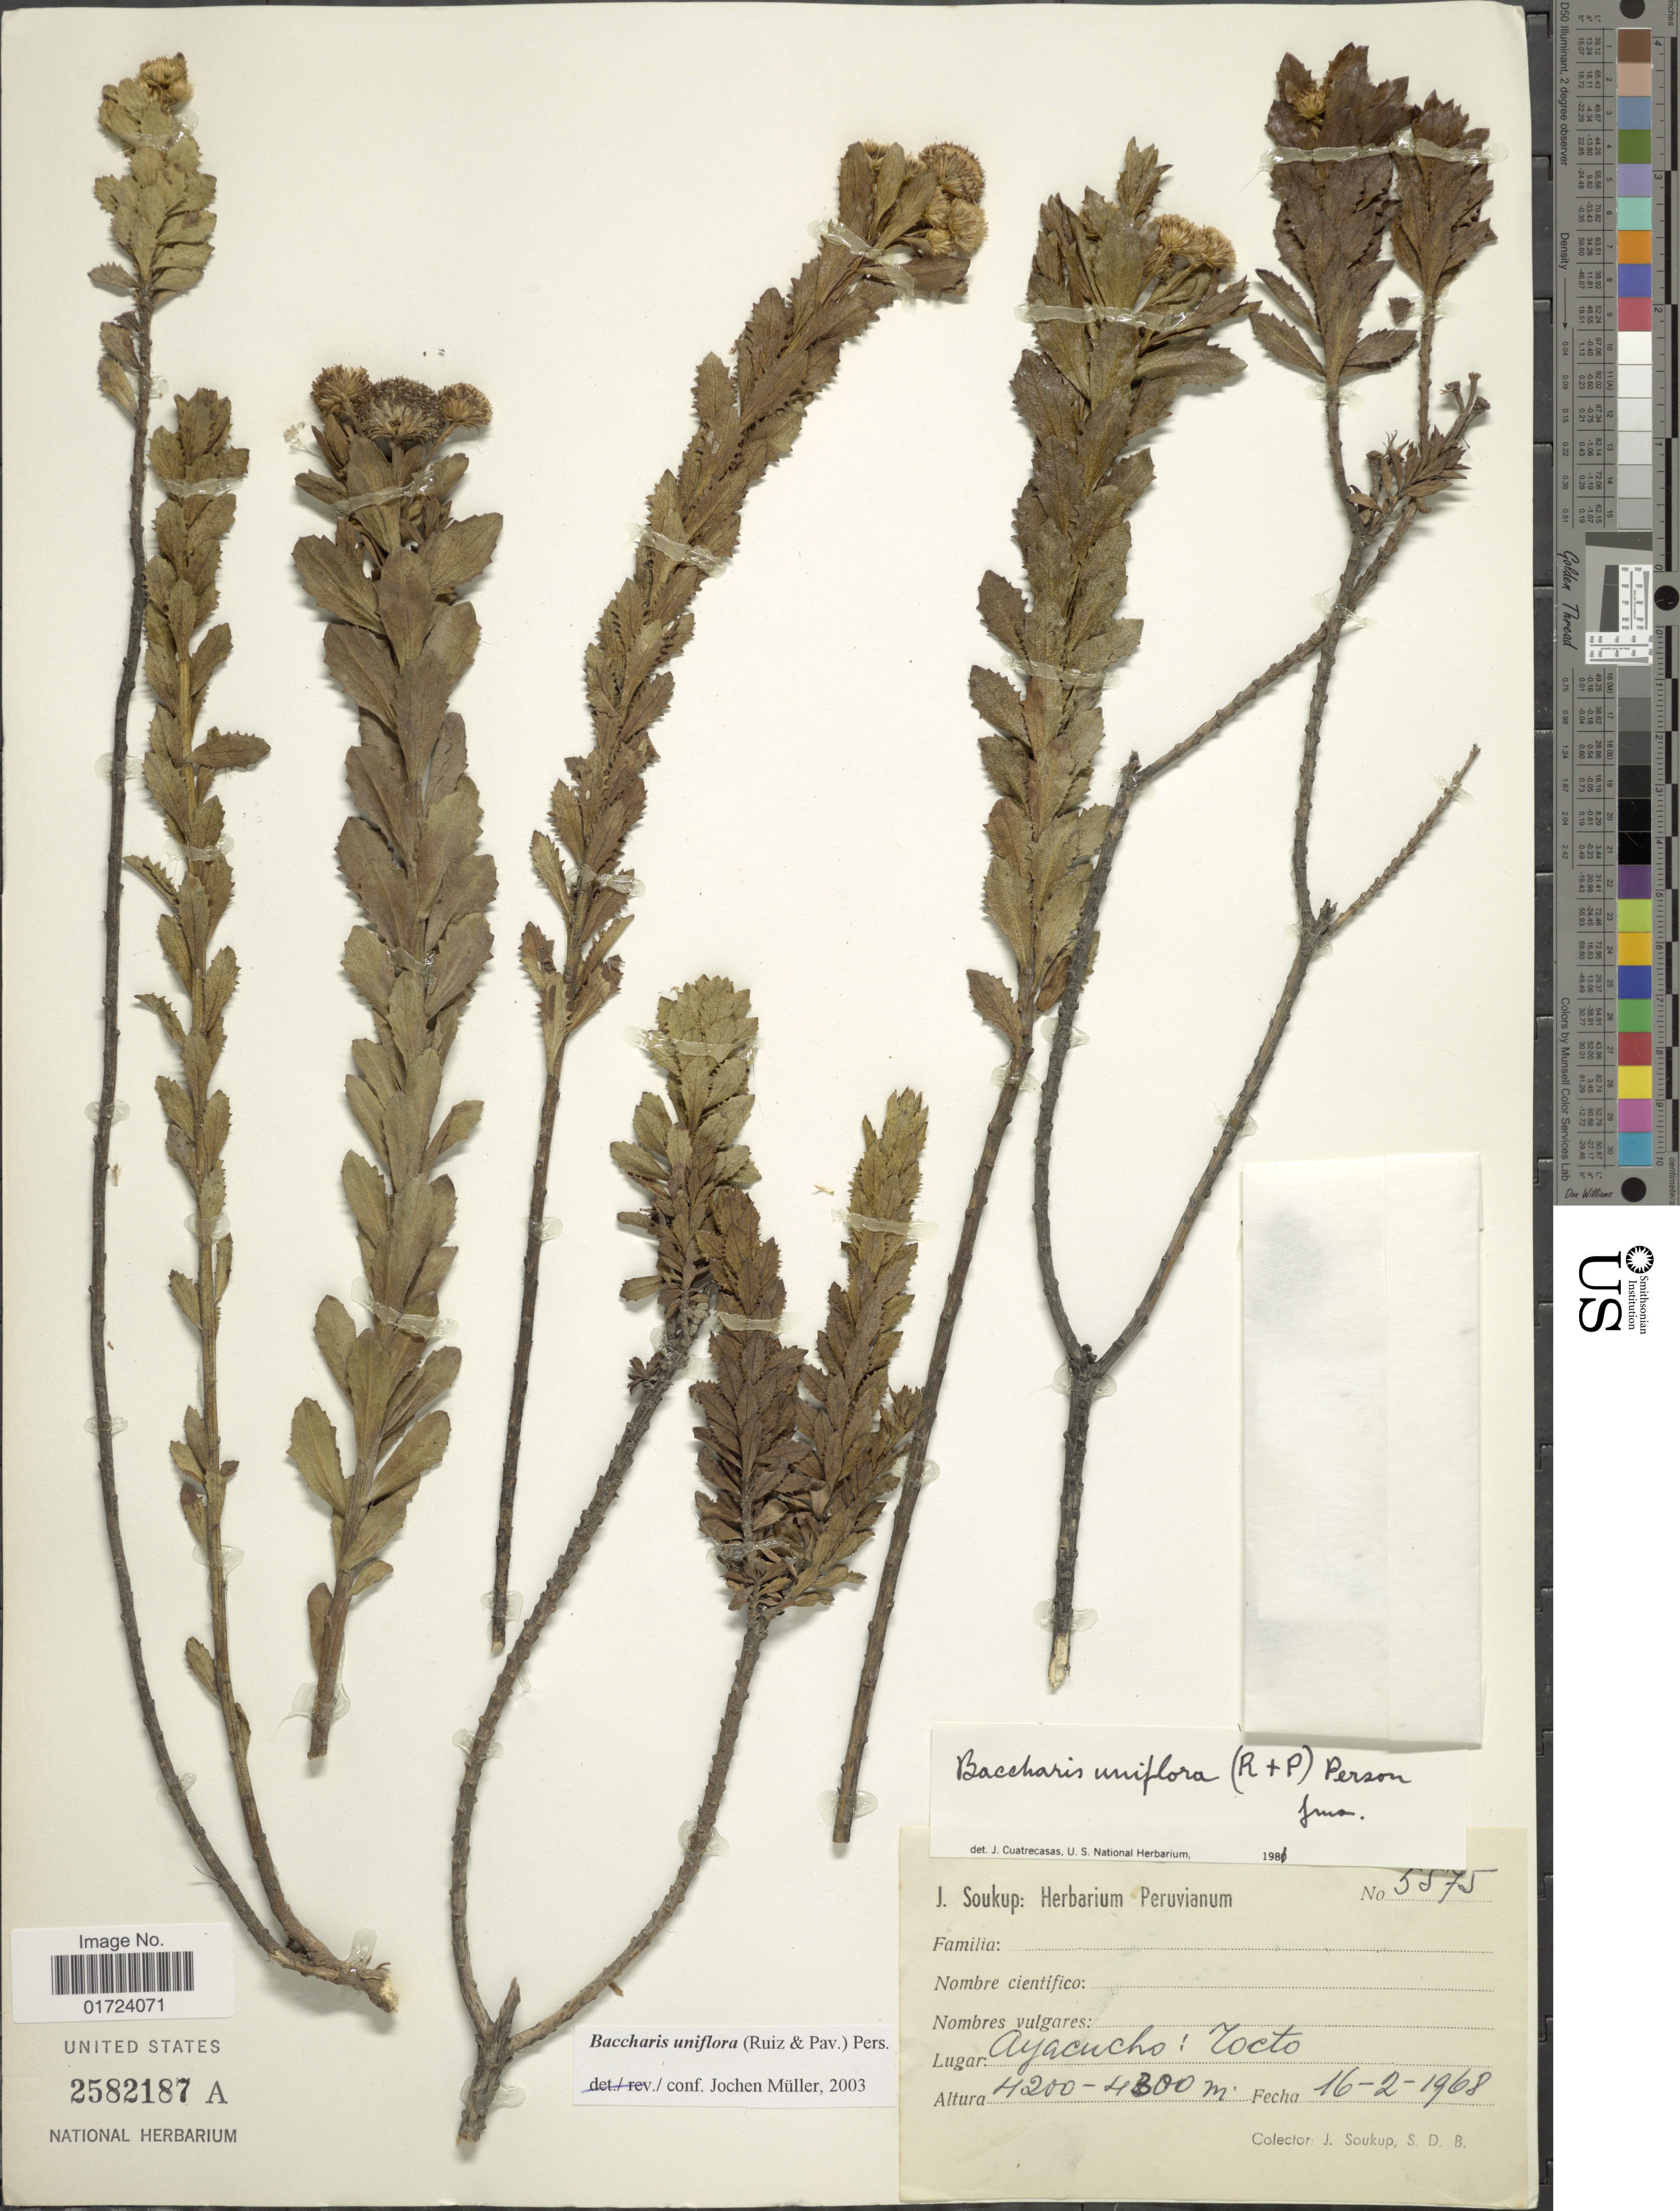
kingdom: Plantae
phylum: Tracheophyta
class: Magnoliopsida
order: Asterales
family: Asteraceae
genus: Baccharis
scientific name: Baccharis uniflora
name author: Pers.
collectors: J. Soukup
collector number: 5575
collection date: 1968-02-16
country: Peru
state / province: Ayacucho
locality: Ayacucho; Tocto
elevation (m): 4200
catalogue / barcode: US 2582187A